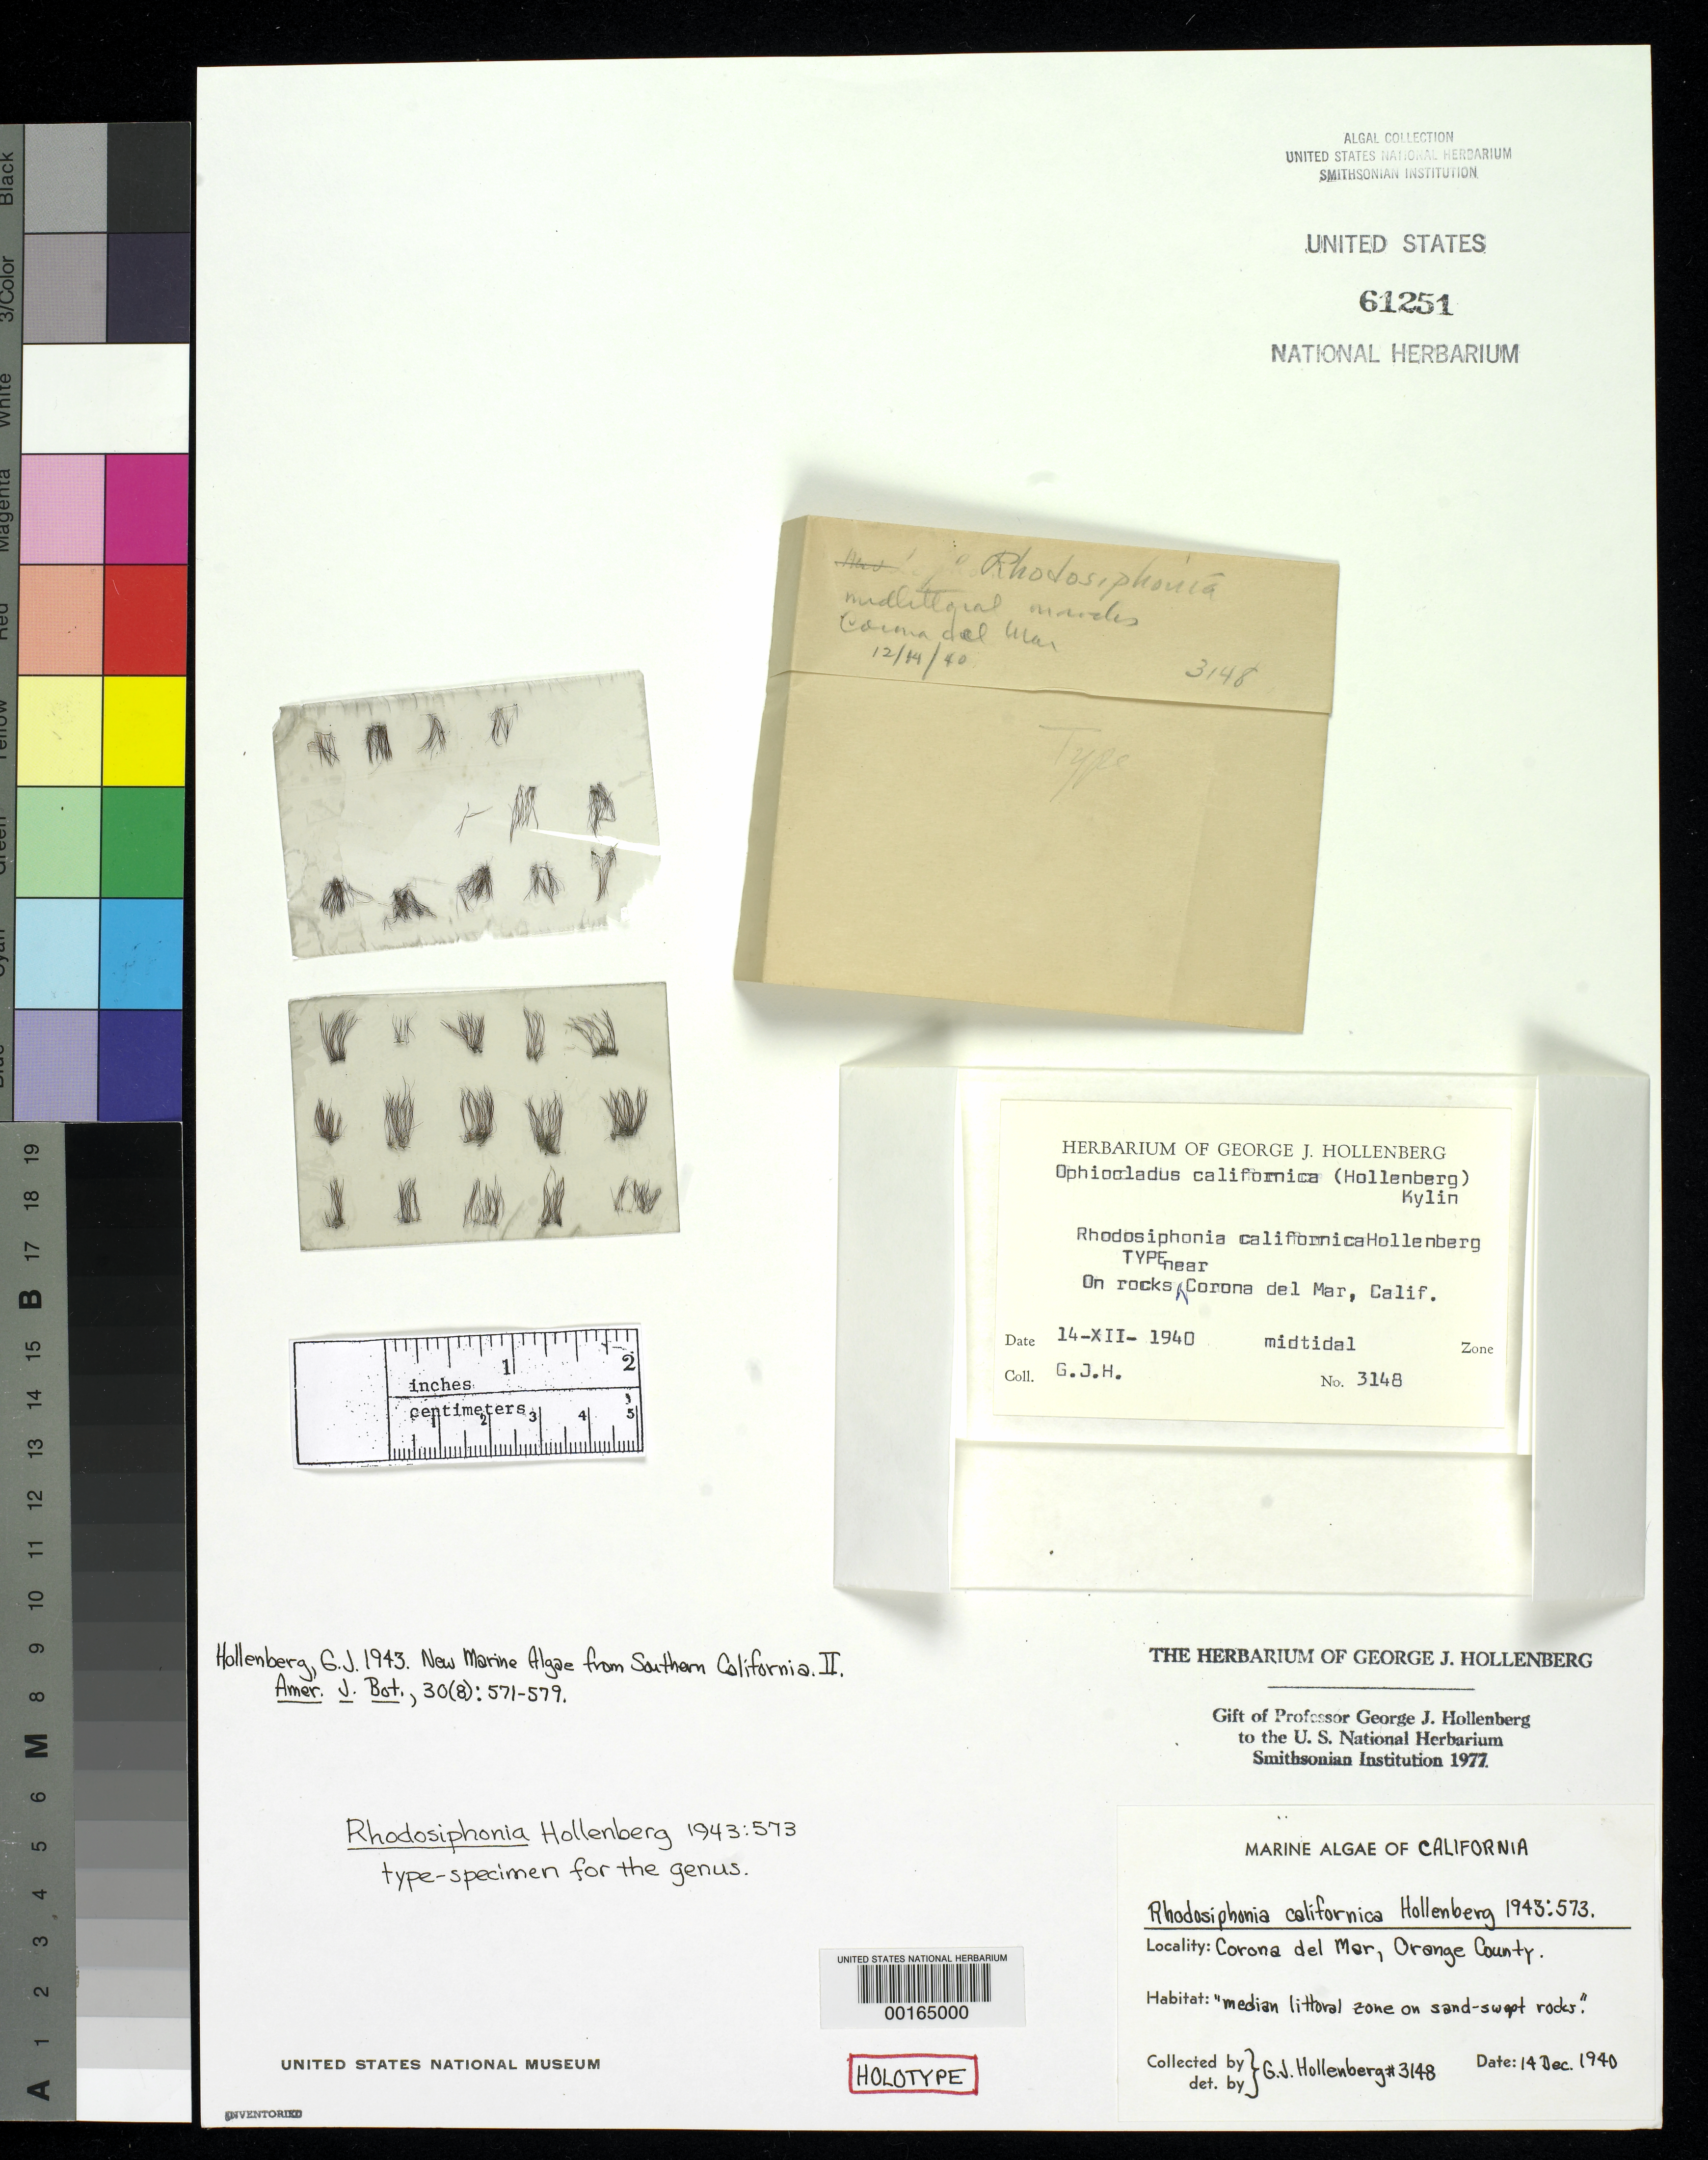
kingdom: Plantae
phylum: Rhodophyta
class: Florideophyceae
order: Ceramiales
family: Rhodomelaceae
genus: Rhodosiphonia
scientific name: Rhodosiphonia californica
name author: Hollenb.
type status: Holotype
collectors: G. Hollenberg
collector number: GJH 3148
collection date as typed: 14 Dec 1940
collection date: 1940-12-14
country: United States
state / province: California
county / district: Orange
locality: Corona del Mar.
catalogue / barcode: US 61251